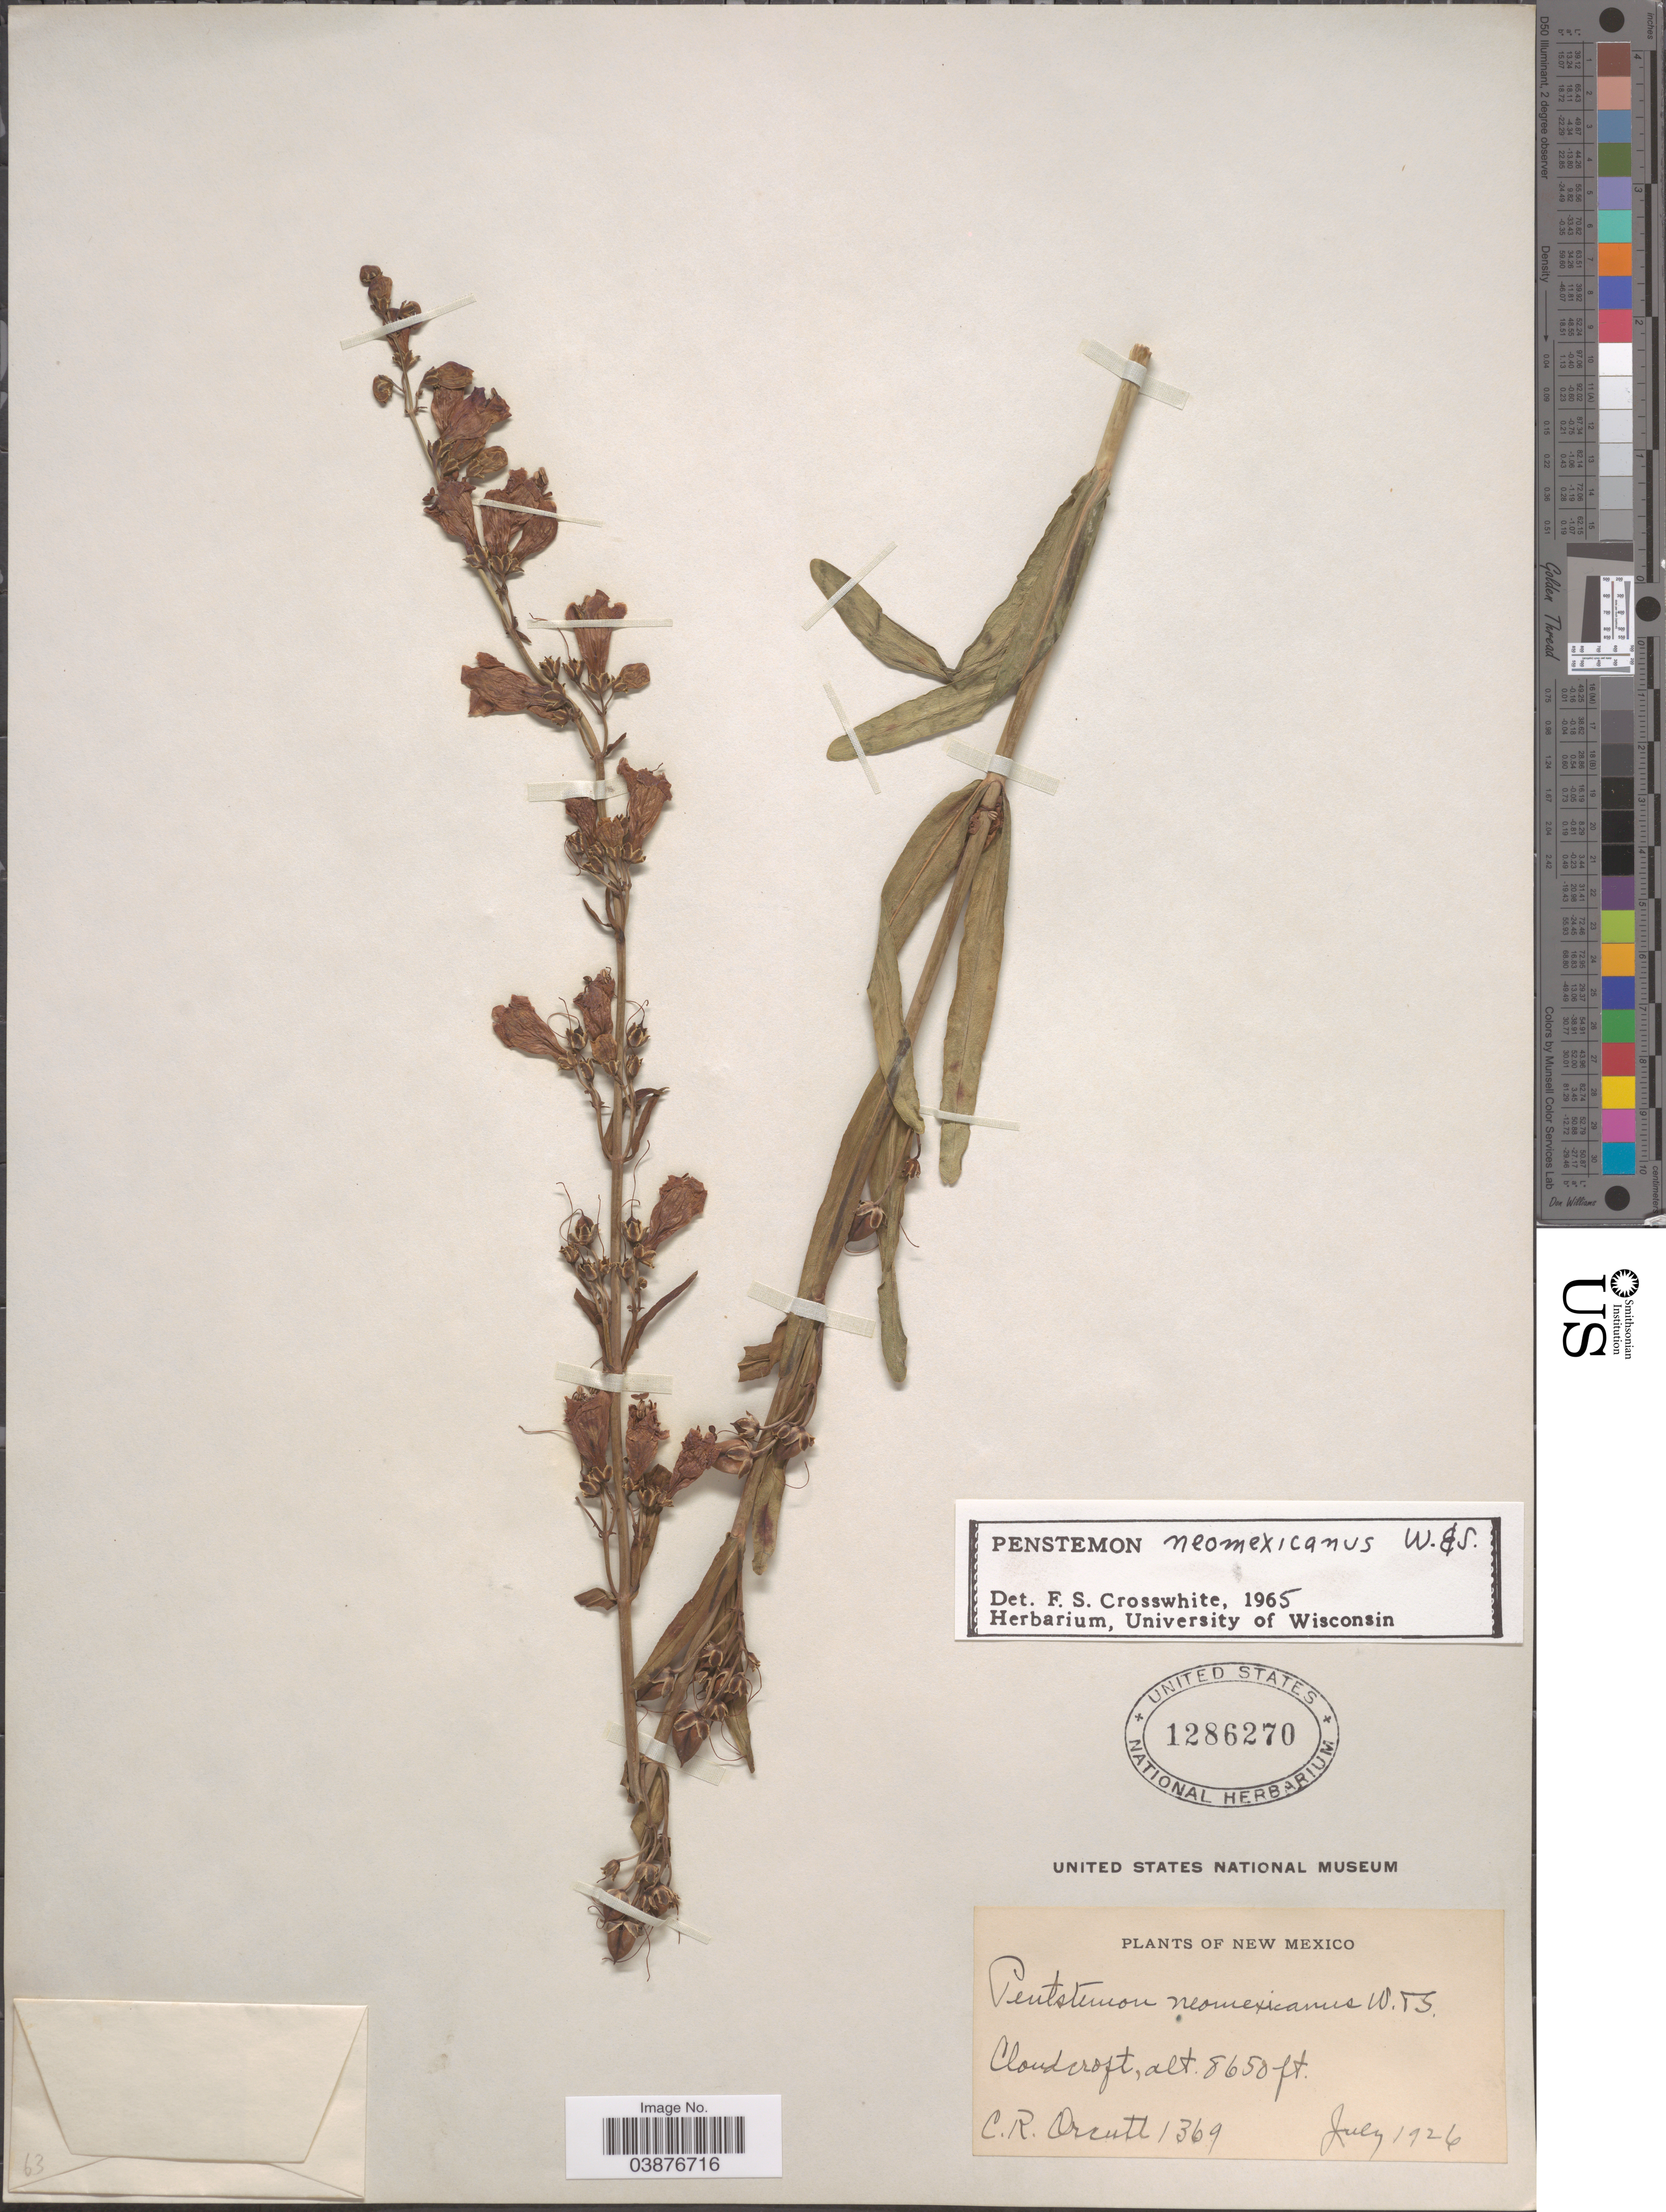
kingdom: Plantae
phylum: Tracheophyta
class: Magnoliopsida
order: Lamiales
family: Plantaginaceae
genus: Penstemon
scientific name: Penstemon neomexicanus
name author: Wooton & Standl.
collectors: C. R. Orcutt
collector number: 1369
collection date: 1926-07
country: United States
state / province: New Mexico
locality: Cloudcroft.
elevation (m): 2637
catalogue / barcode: US 1286270